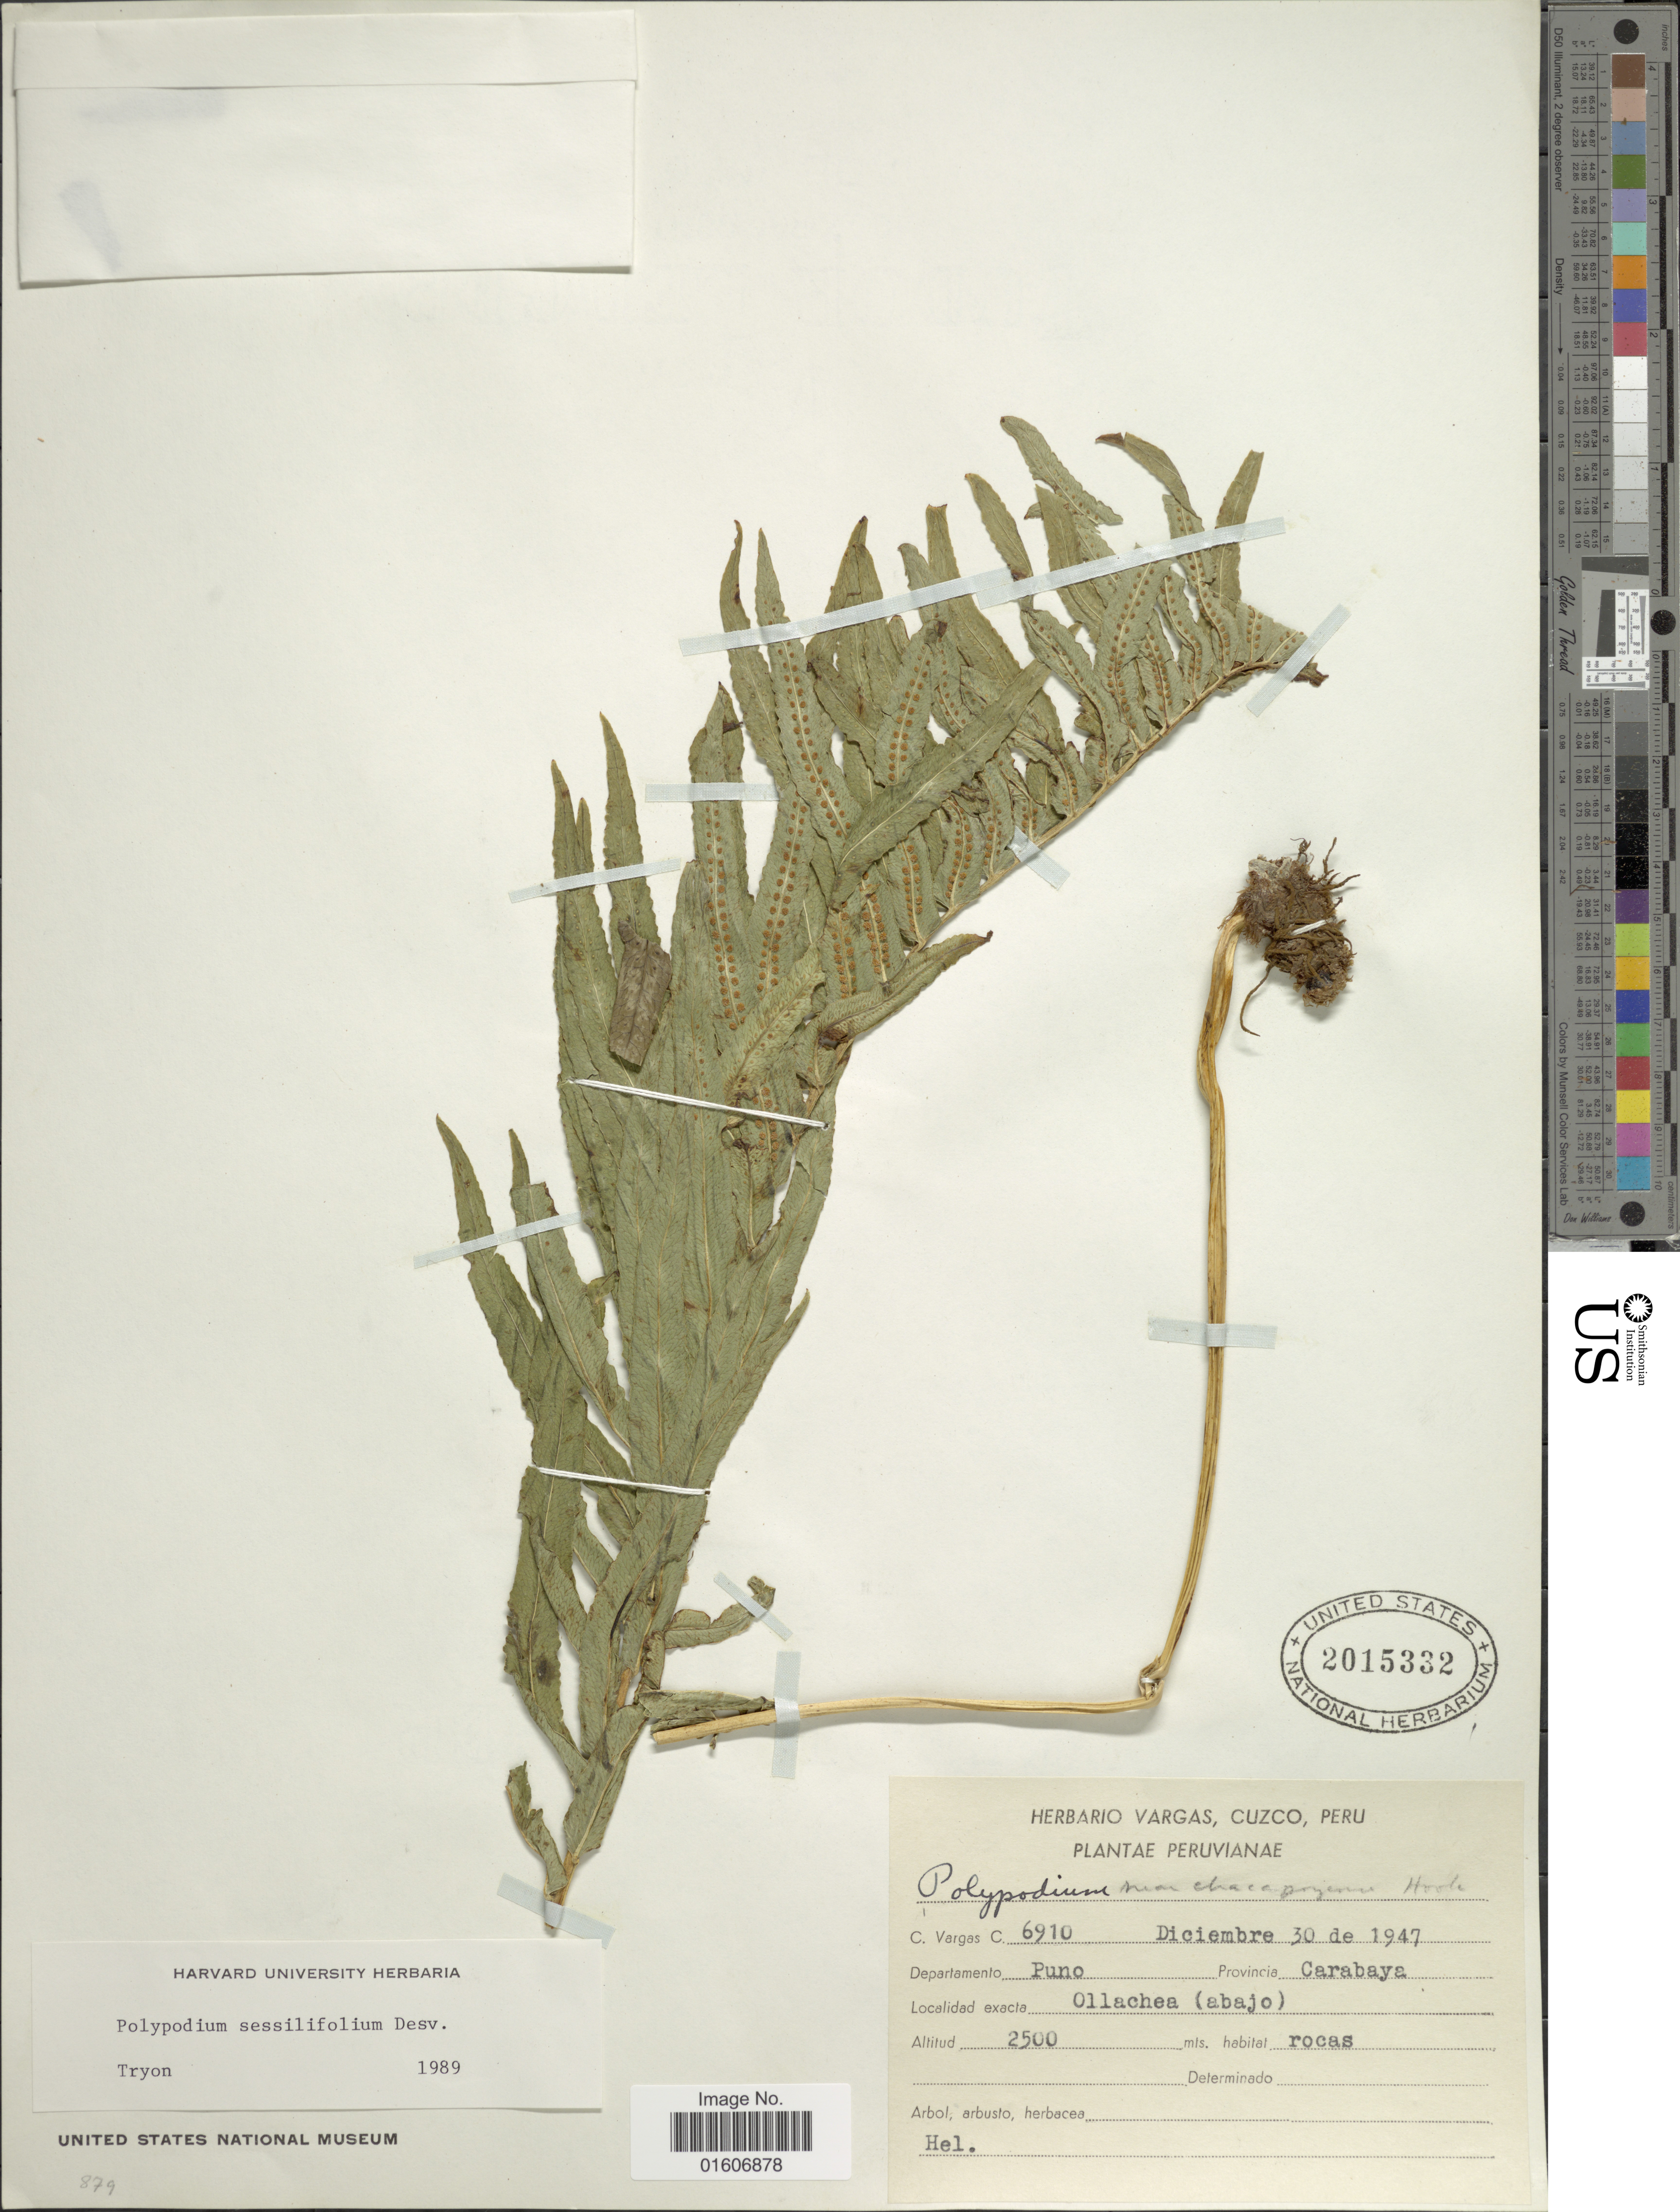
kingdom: Plantae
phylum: Tracheophyta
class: Polypodiopsida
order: Polypodiales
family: Polypodiaceae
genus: Serpocaulon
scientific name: Serpocaulon sessilifolium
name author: (Desv.) A.R. Sm.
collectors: C. Vargas Calderón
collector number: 6910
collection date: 1947-12-30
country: Peru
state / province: Puno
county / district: Carabaya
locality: Departamento Puno, provincia Carabaya, Ollachea (abajo)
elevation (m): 2500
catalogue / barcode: US 2015332